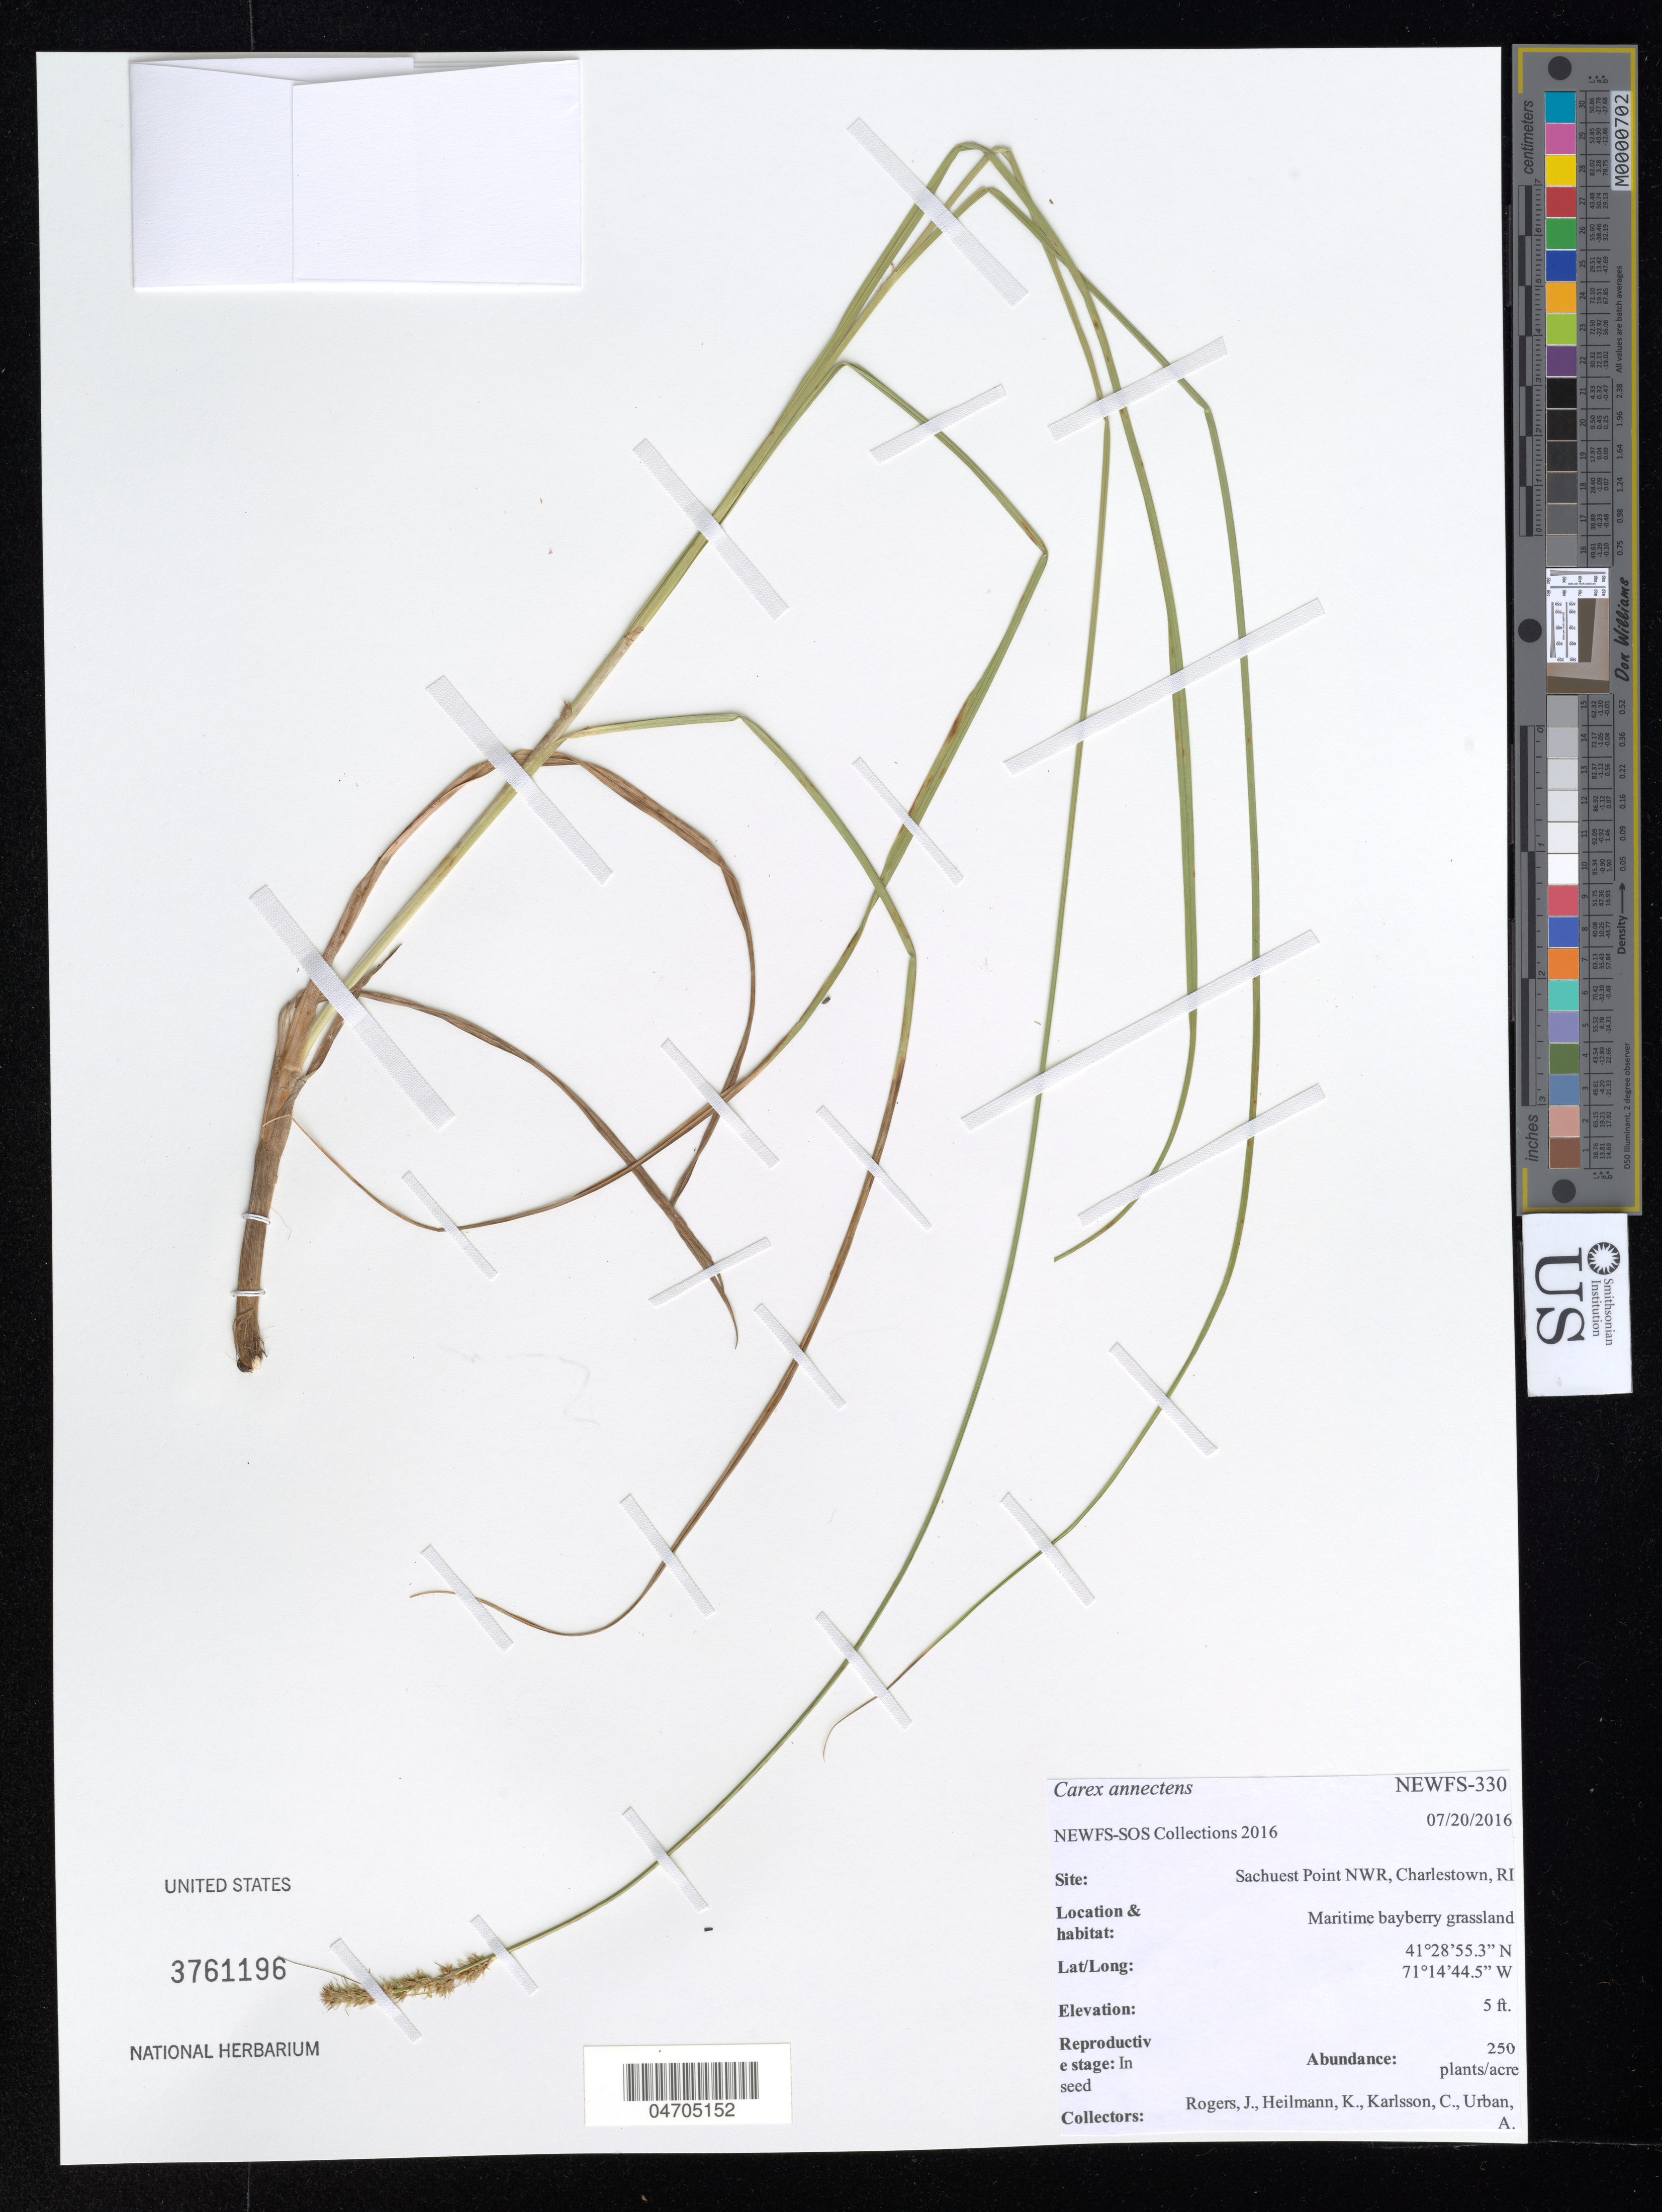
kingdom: Plantae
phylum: Tracheophyta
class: Liliopsida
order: Poales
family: Cyperaceae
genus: Carex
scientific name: Carex annectens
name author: (E.P. Bicknell) E.P. Bicknell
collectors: J. Rogers, K. Heilmann, C. Karlsson & A. Urban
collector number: NEWFS-330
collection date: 2016-07-20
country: United States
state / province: Rhode Island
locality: Sachuest Point NWR, Charlestown.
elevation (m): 2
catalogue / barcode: US 3761196